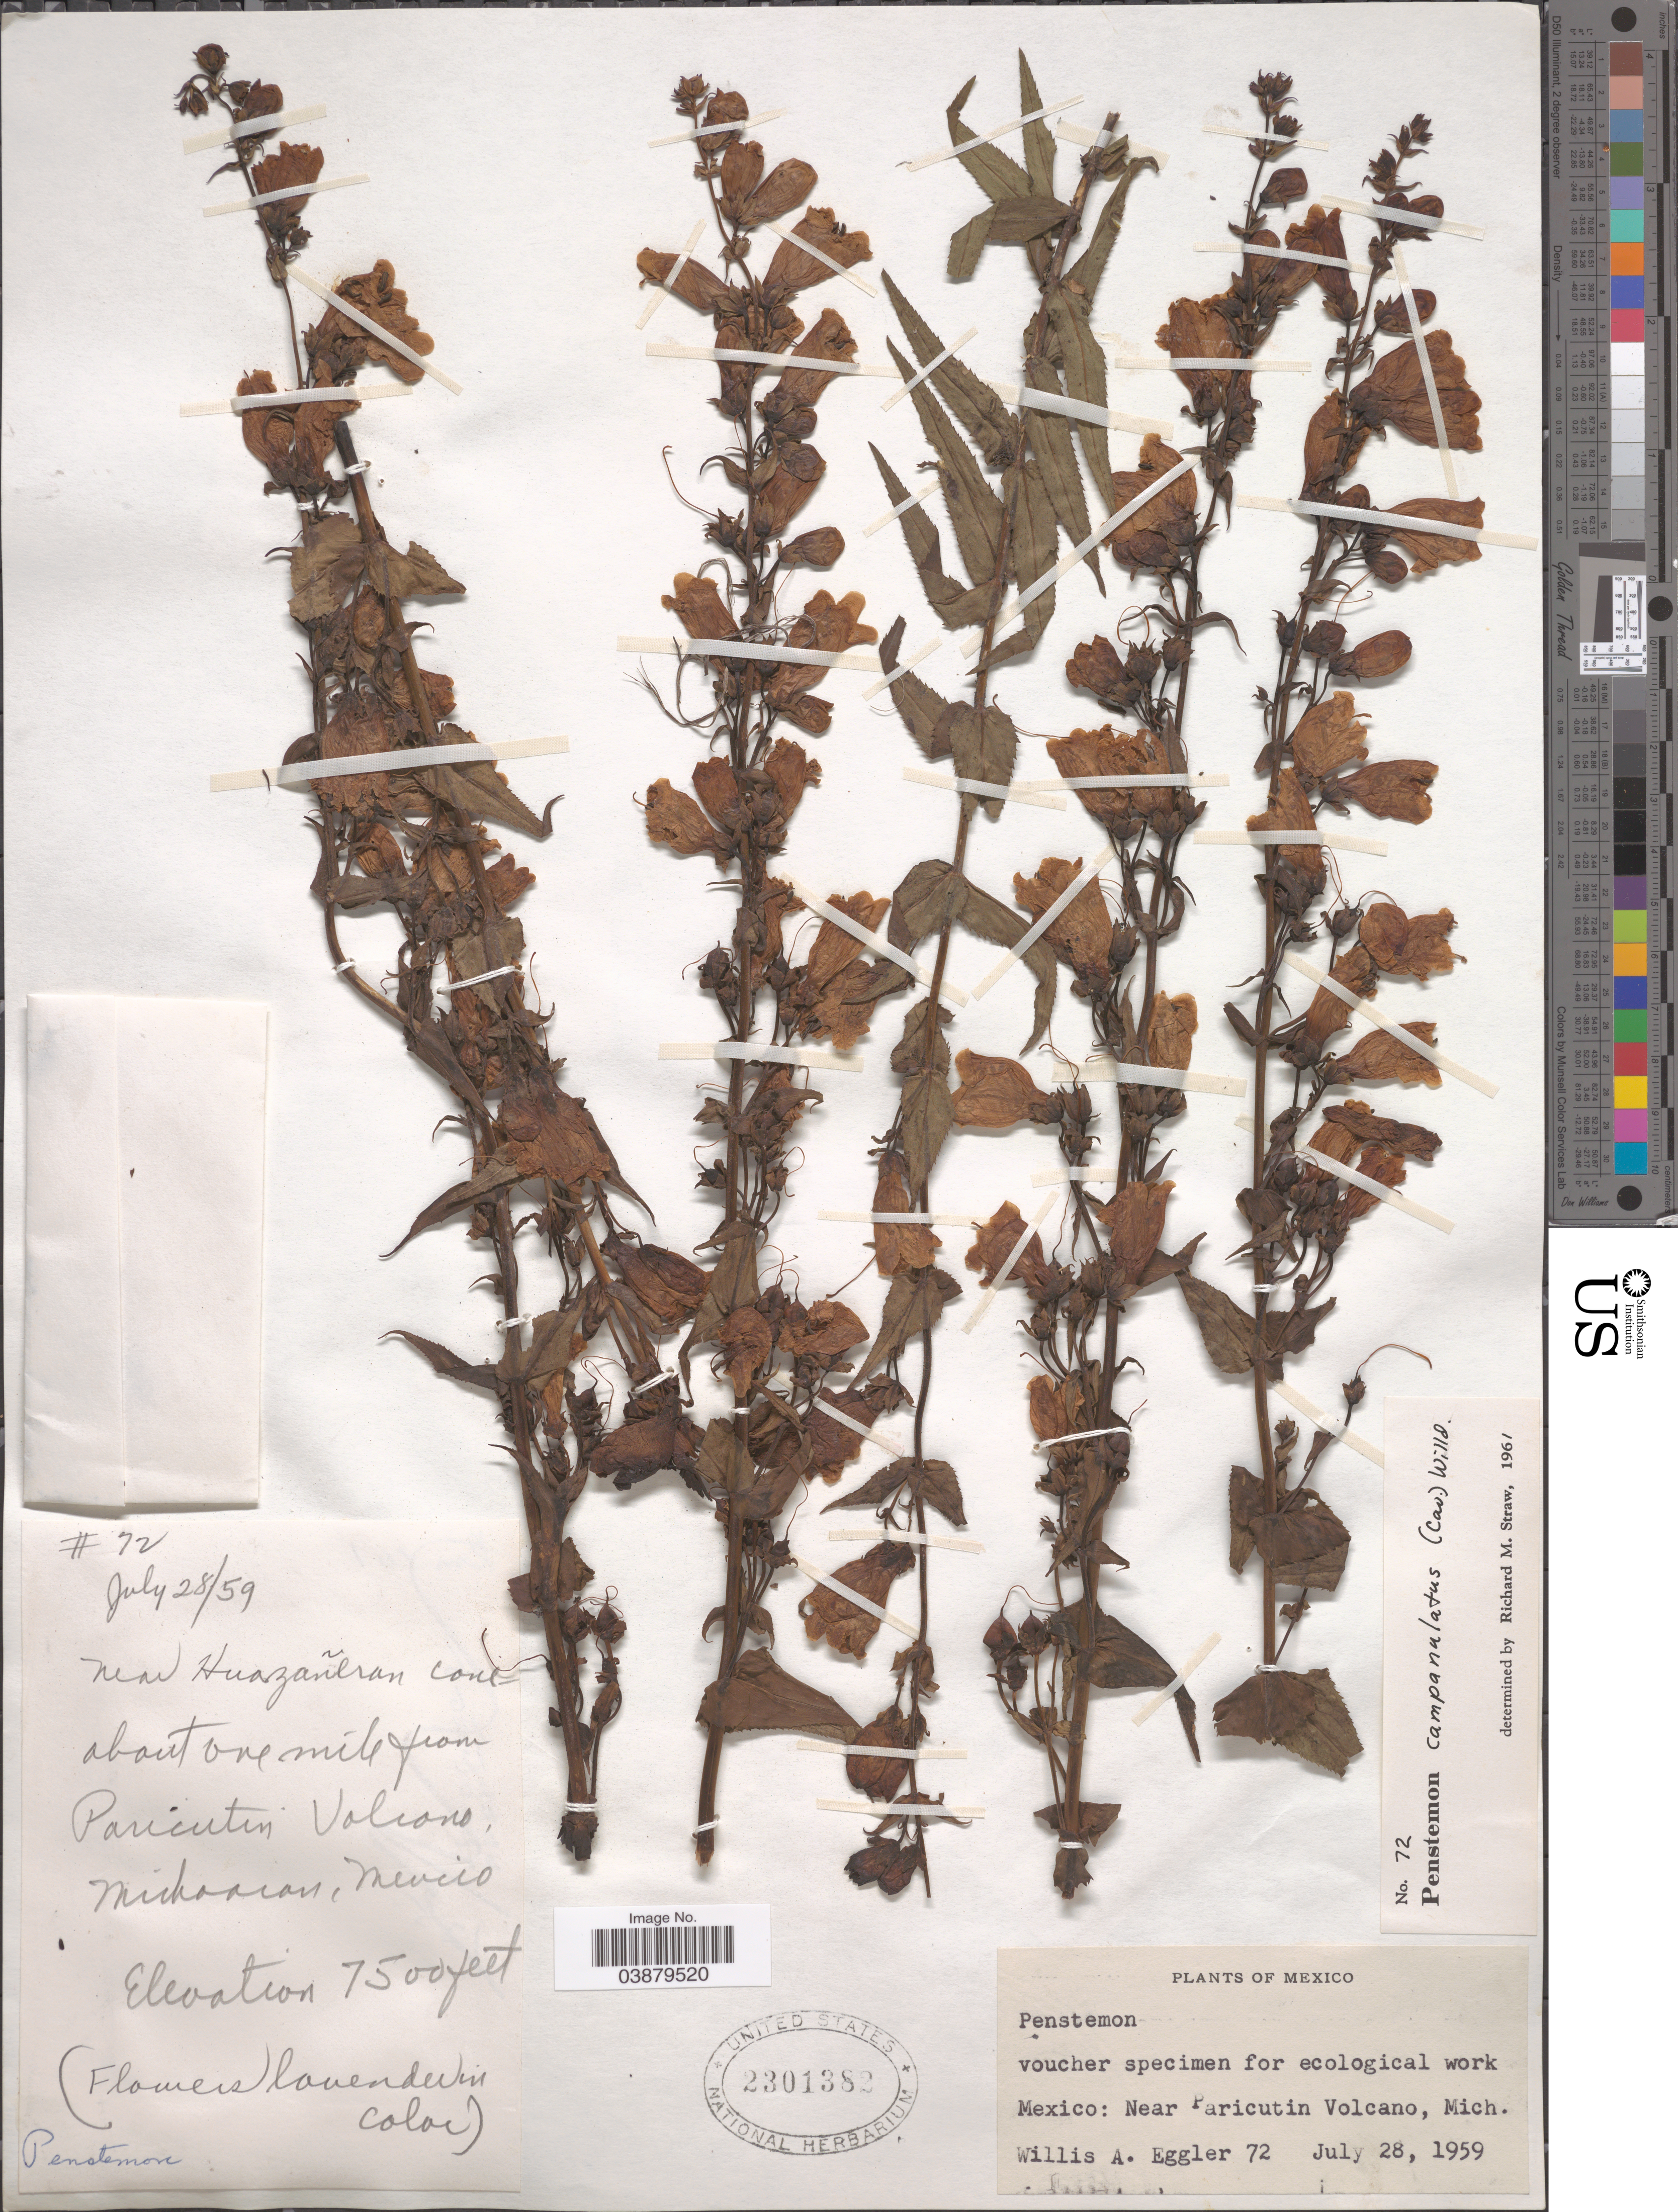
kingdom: Plantae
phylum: Tracheophyta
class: Magnoliopsida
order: Lamiales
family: Plantaginaceae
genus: Penstemon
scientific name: Penstemon campanulatus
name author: (Cav.) Willd.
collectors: W. A. Eggler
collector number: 72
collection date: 1959-07-28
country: Mexico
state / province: Michoacán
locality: Near Paricutin Volcano.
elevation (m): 2286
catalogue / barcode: US 2301382